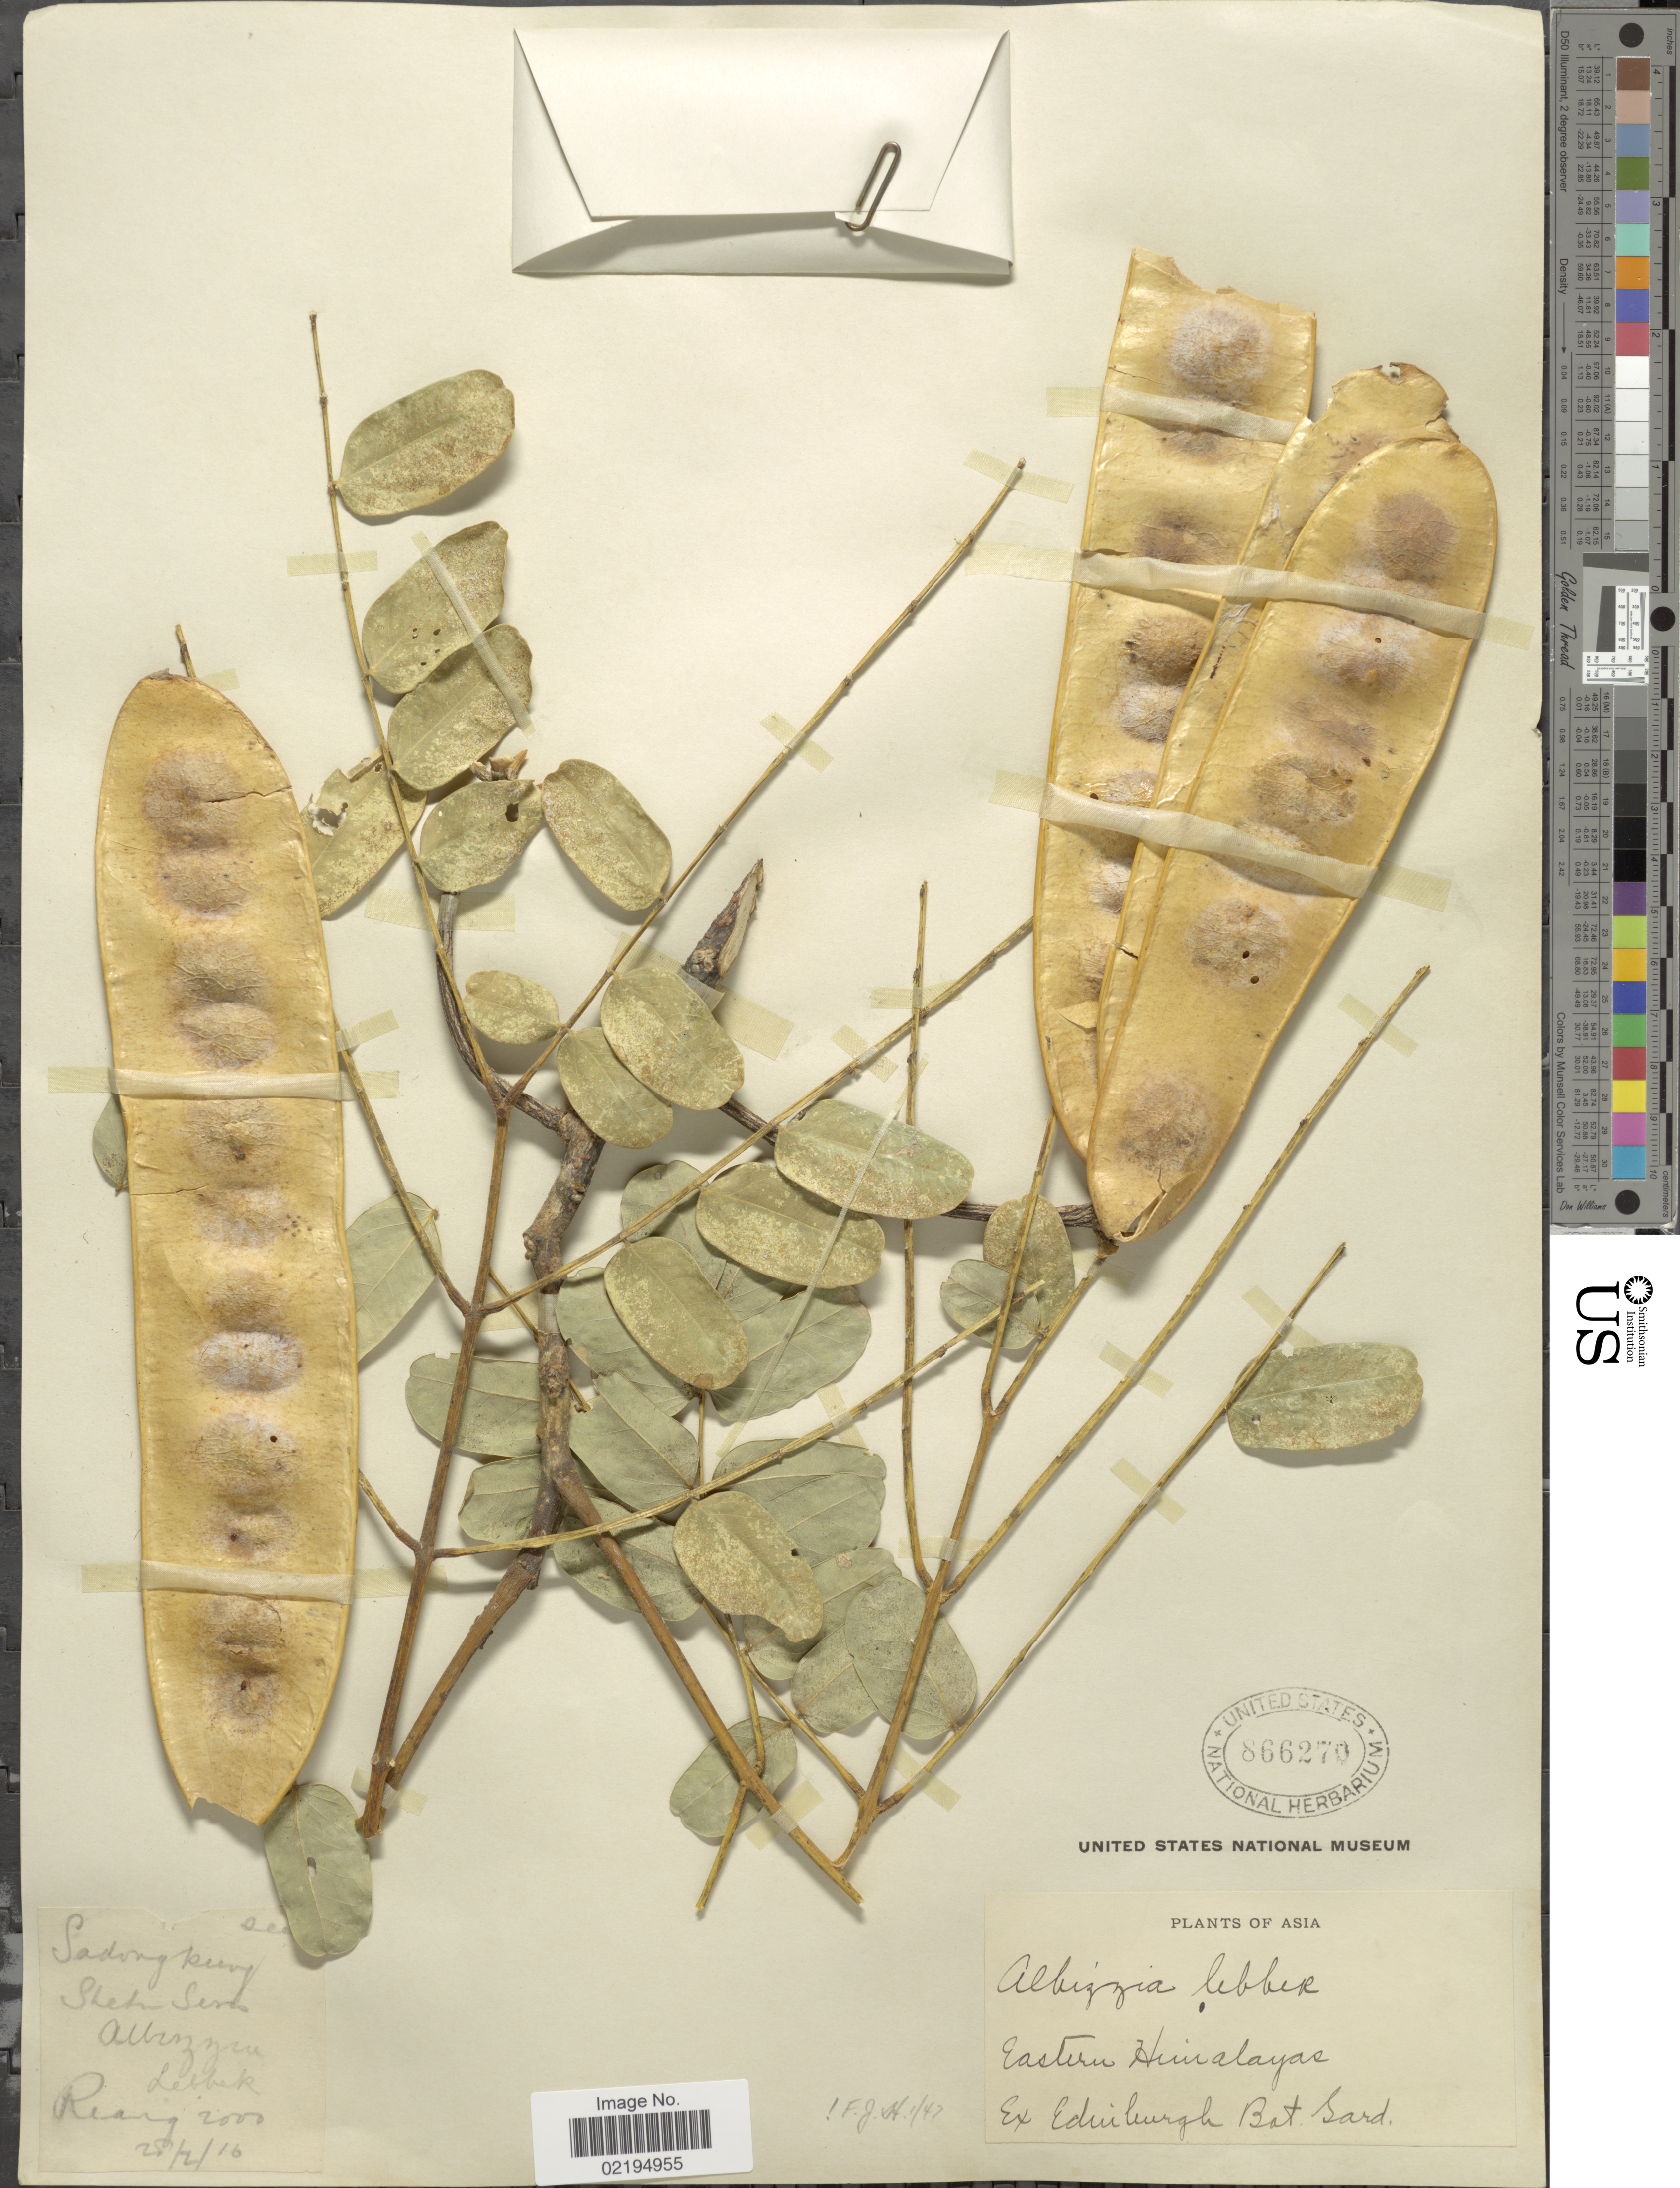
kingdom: Plantae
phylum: Tracheophyta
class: Magnoliopsida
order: Fabales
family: Fabaceae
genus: Albizia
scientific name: Albizia lebbeck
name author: (L.) Benth.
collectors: Royal Botanic Garden Edinburgh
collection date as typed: Transcribed d/m/y: 28/2/16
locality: Asia, Eastern Himalaya, Reang [interpreted]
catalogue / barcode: US 866270